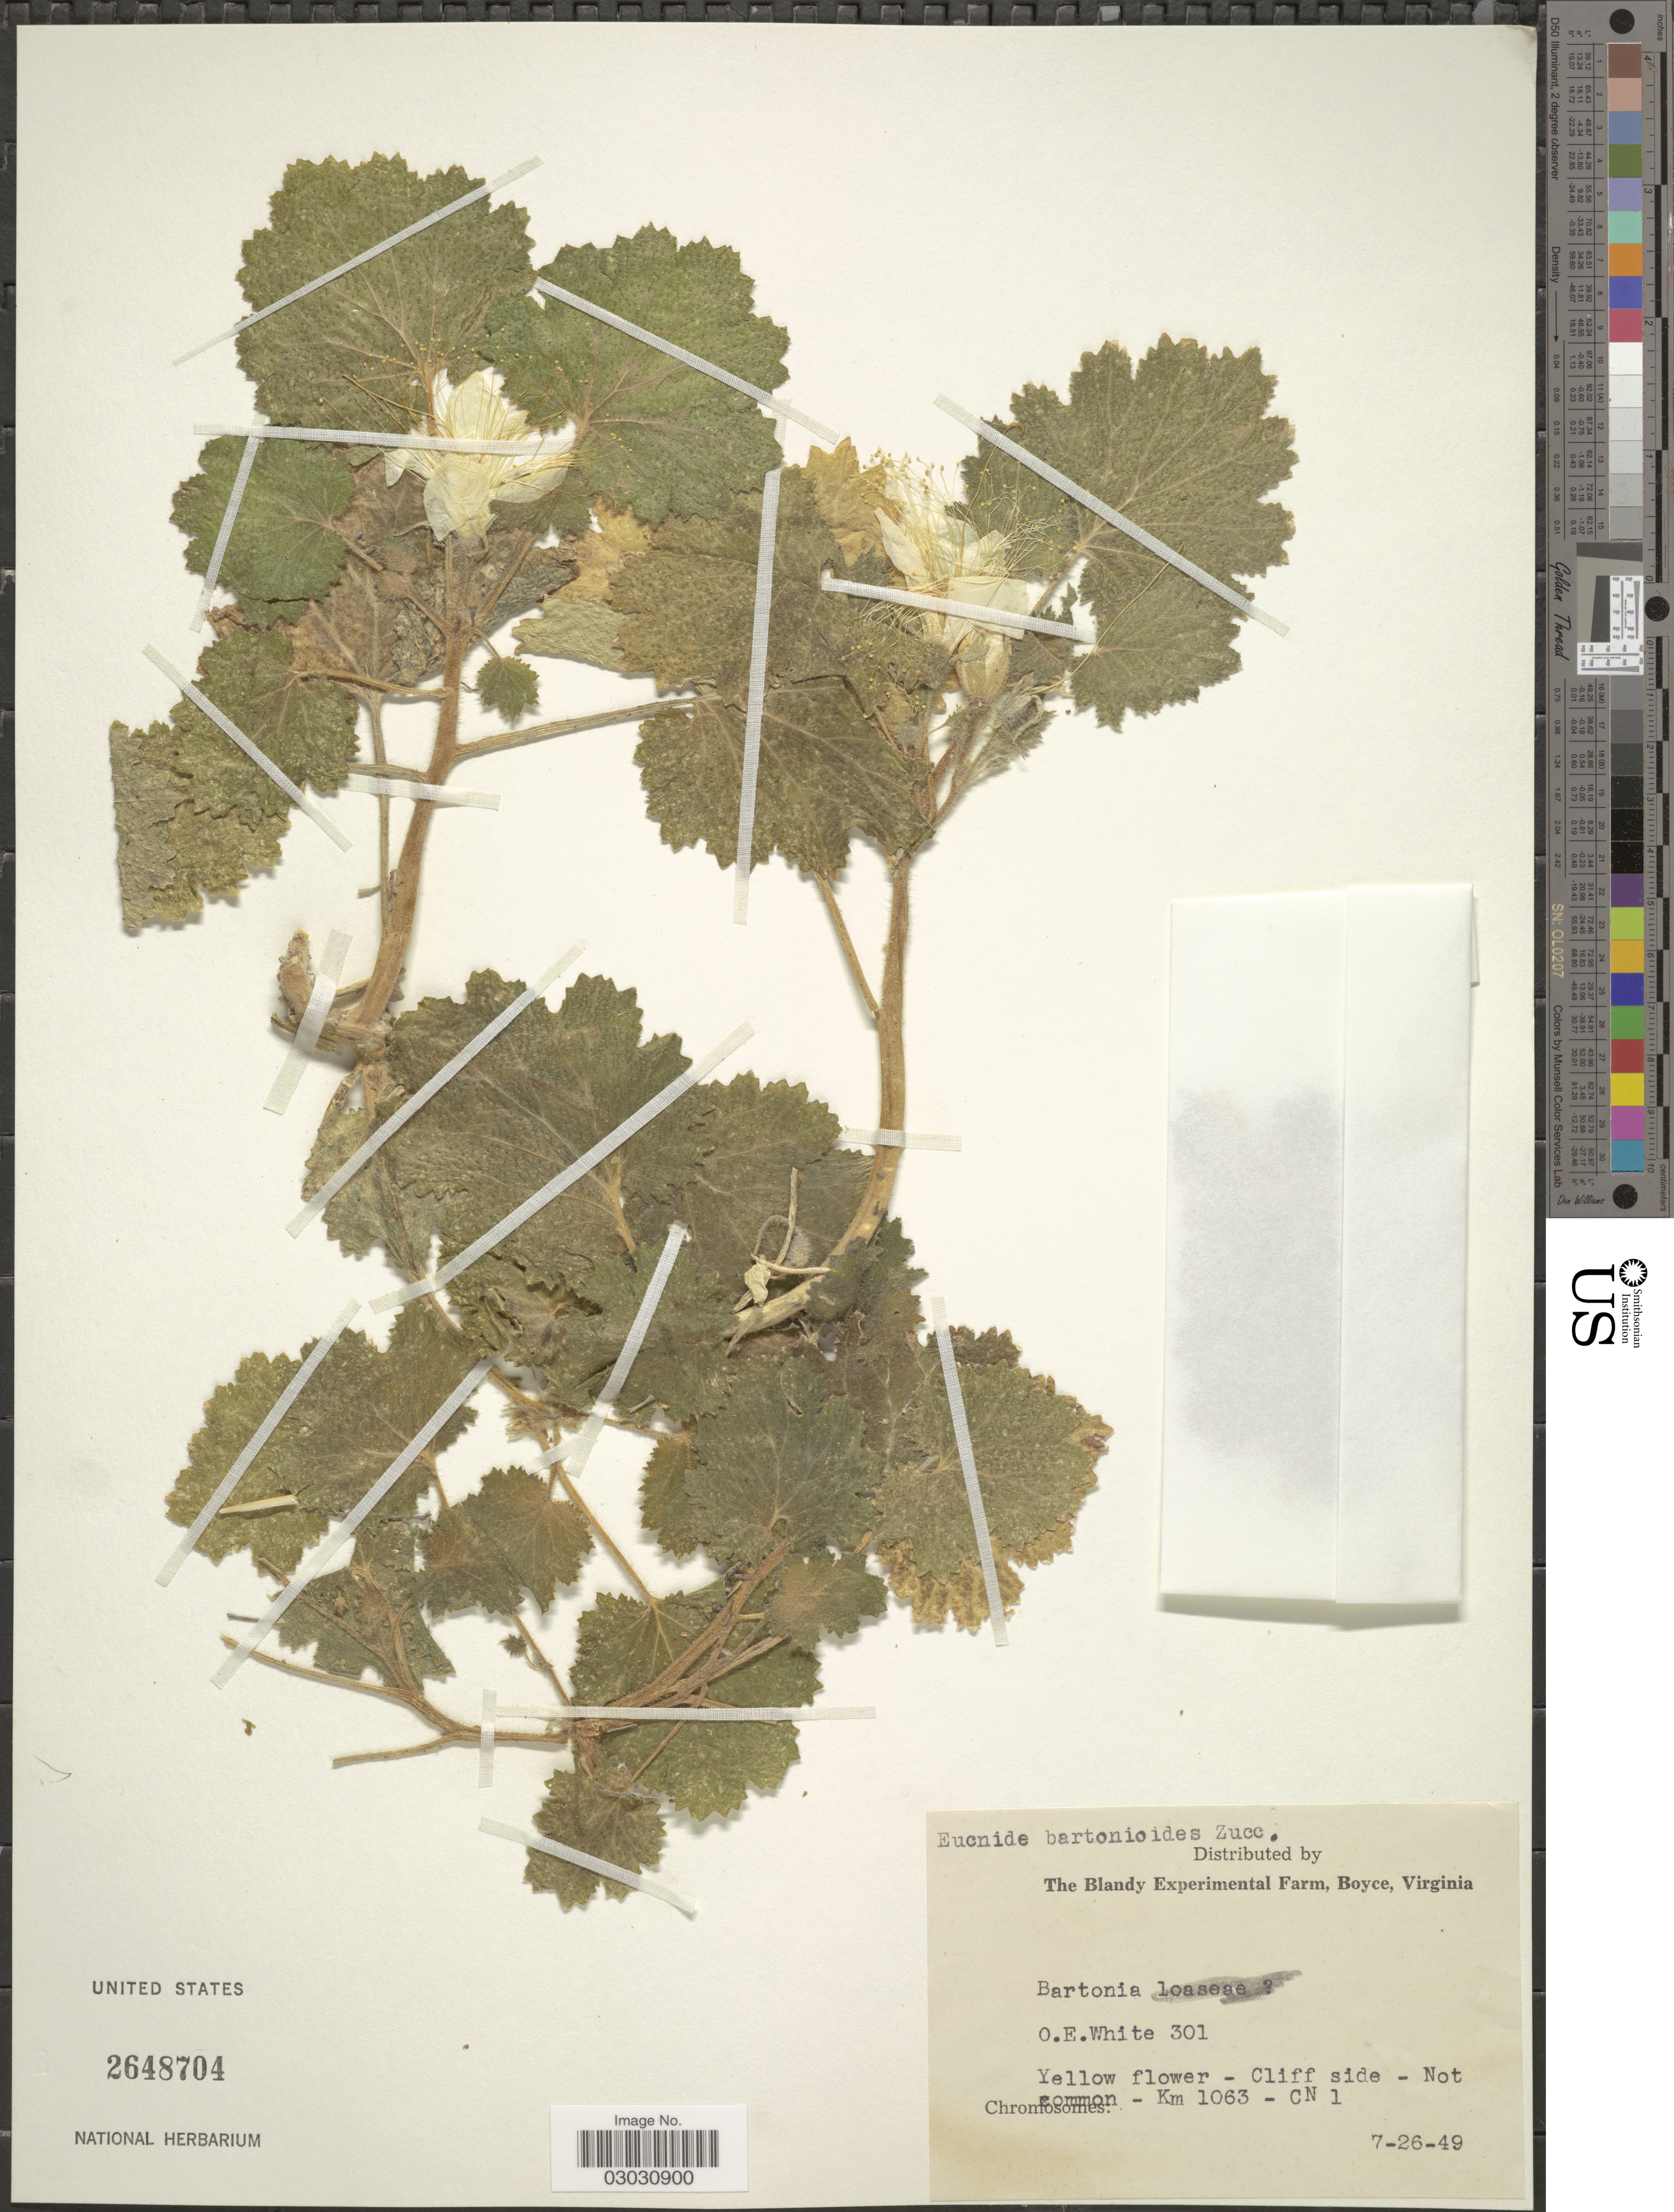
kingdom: Plantae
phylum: Tracheophyta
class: Magnoliopsida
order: Cornales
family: Loasaceae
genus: Eucnide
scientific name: Eucnide bartonioides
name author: Zucc.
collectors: O. E. White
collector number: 301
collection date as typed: Transcribed d/m/y: 26/7/49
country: United States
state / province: Virginia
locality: The Blandy Experimental Farm, Boyce.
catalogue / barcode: US 2648704